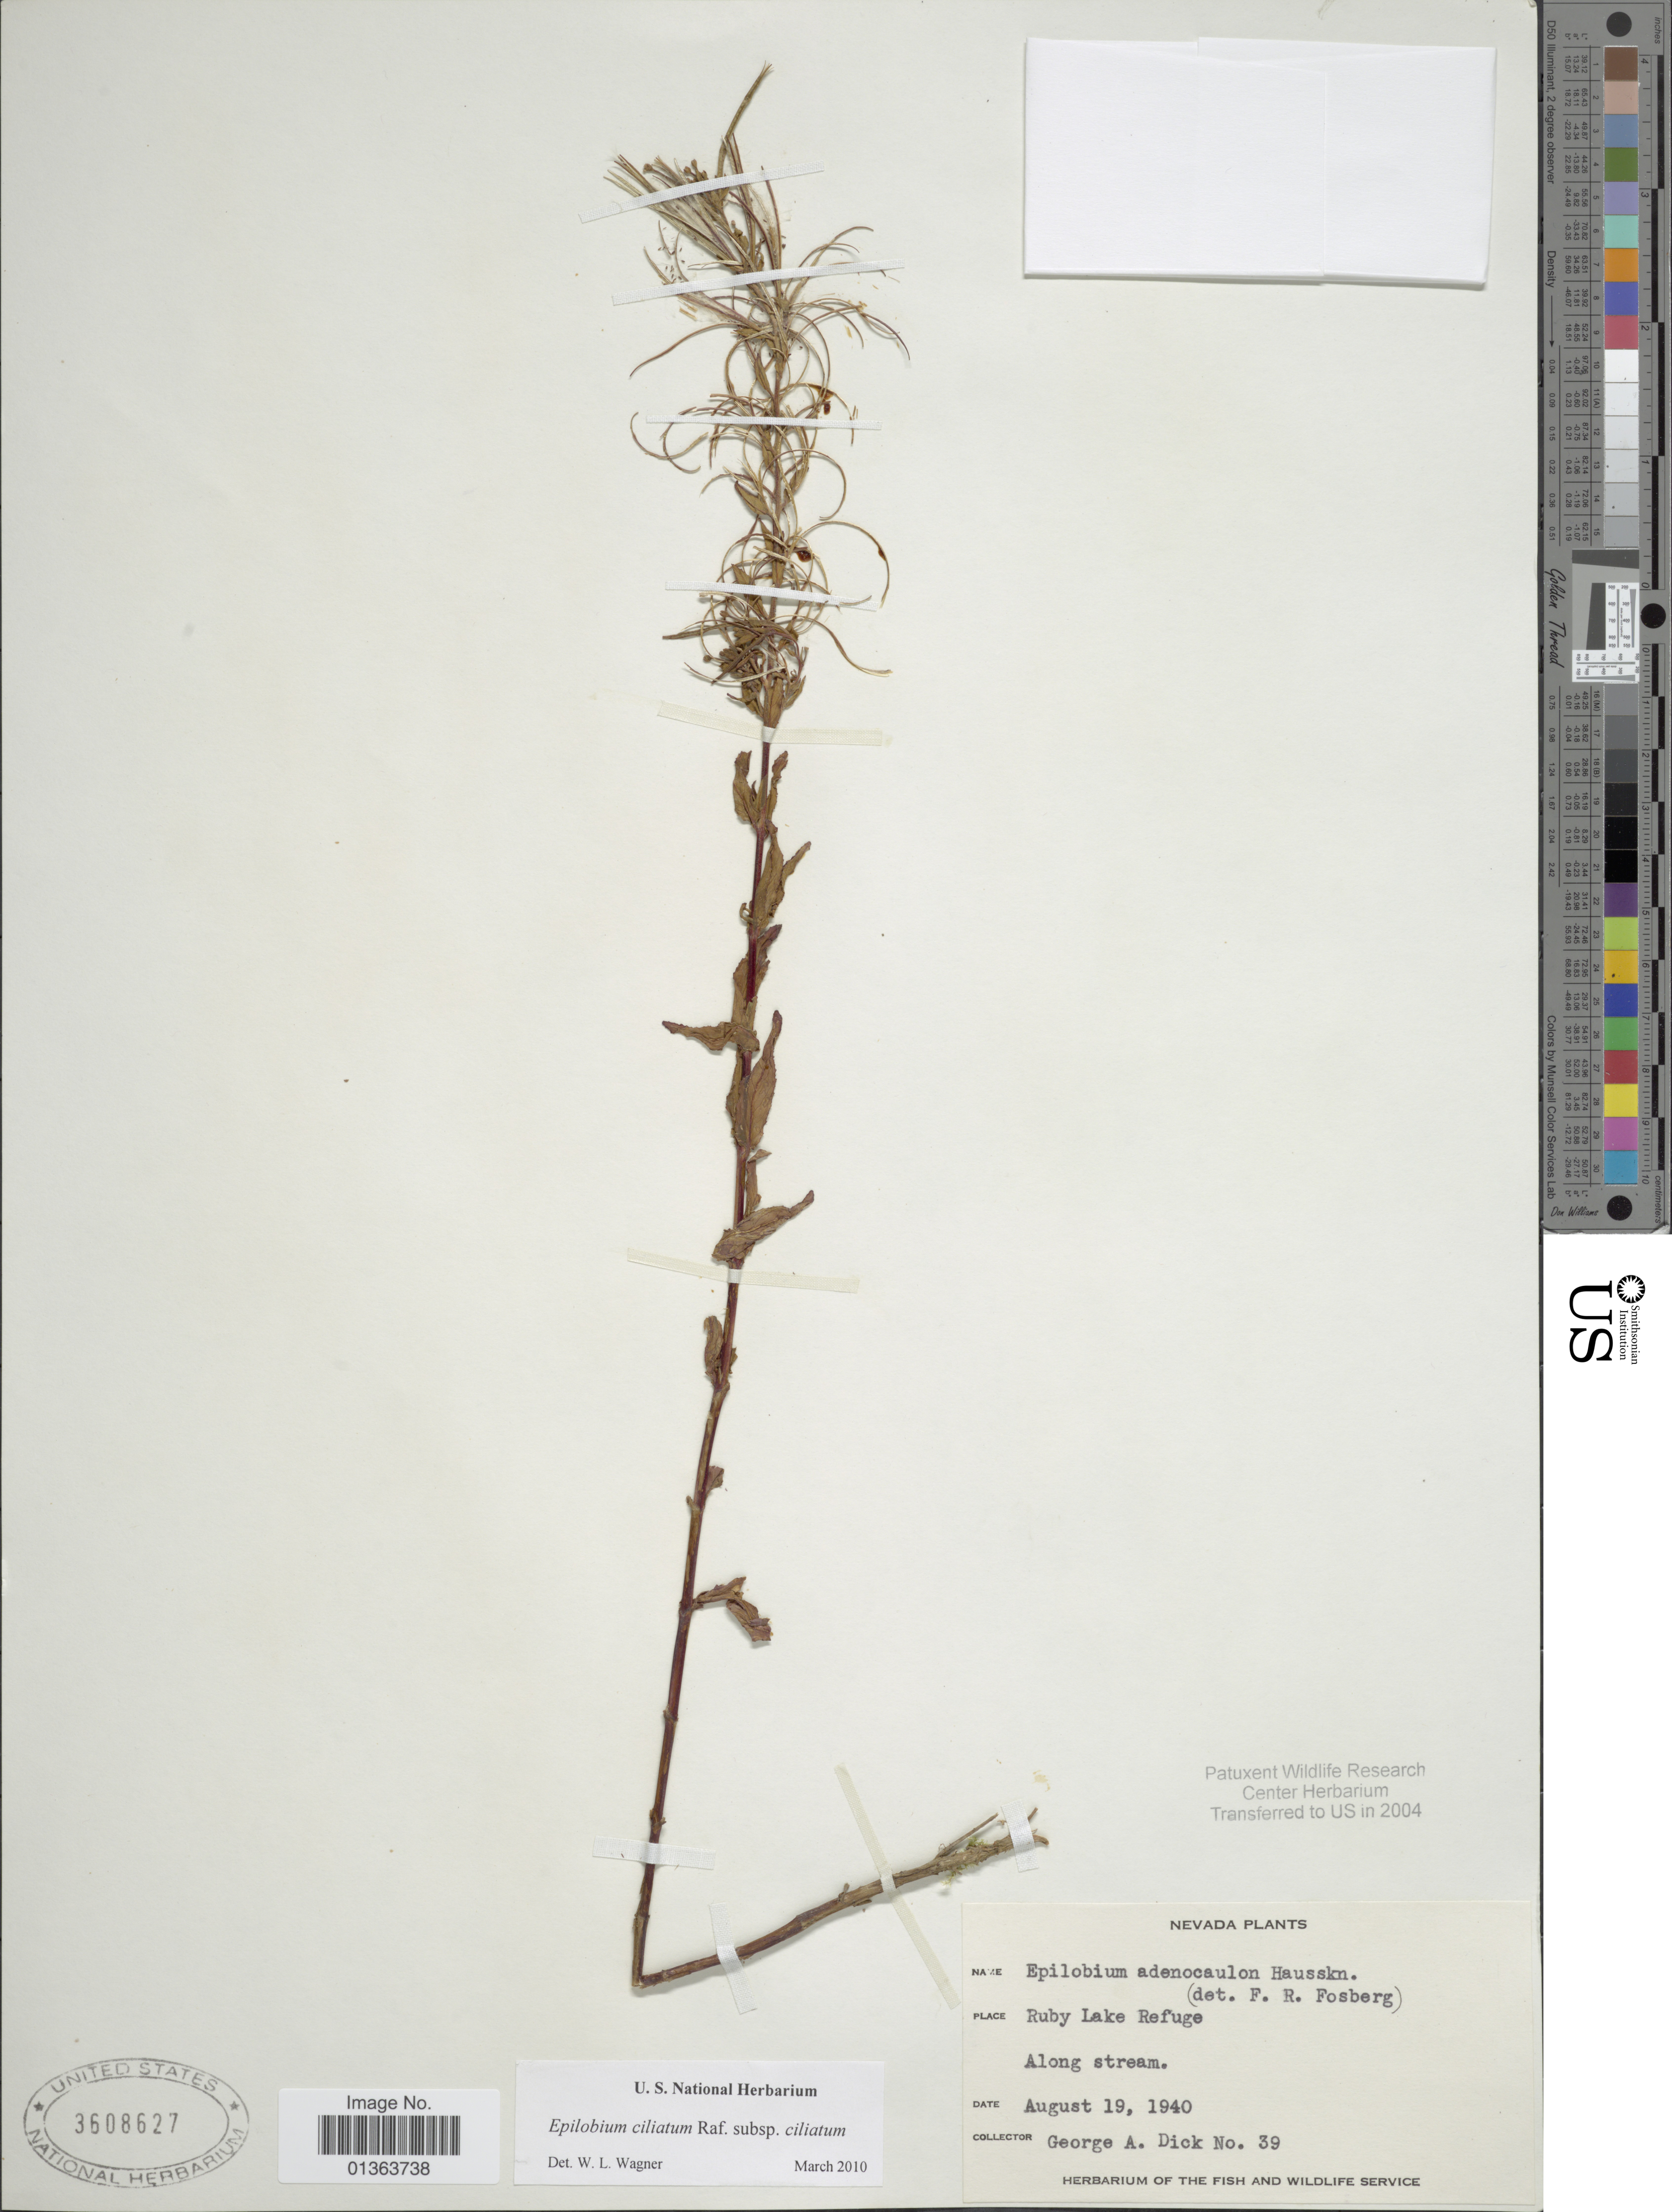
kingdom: Plantae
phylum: Tracheophyta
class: Magnoliopsida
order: Myrtales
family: Onagraceae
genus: Epilobium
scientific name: Epilobium ciliatum subsp. ciliatum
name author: Raf.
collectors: G. Dick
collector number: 39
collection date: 1940-08-19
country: United States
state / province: Nevada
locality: Ruby Lake Refuge.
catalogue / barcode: US 3608627